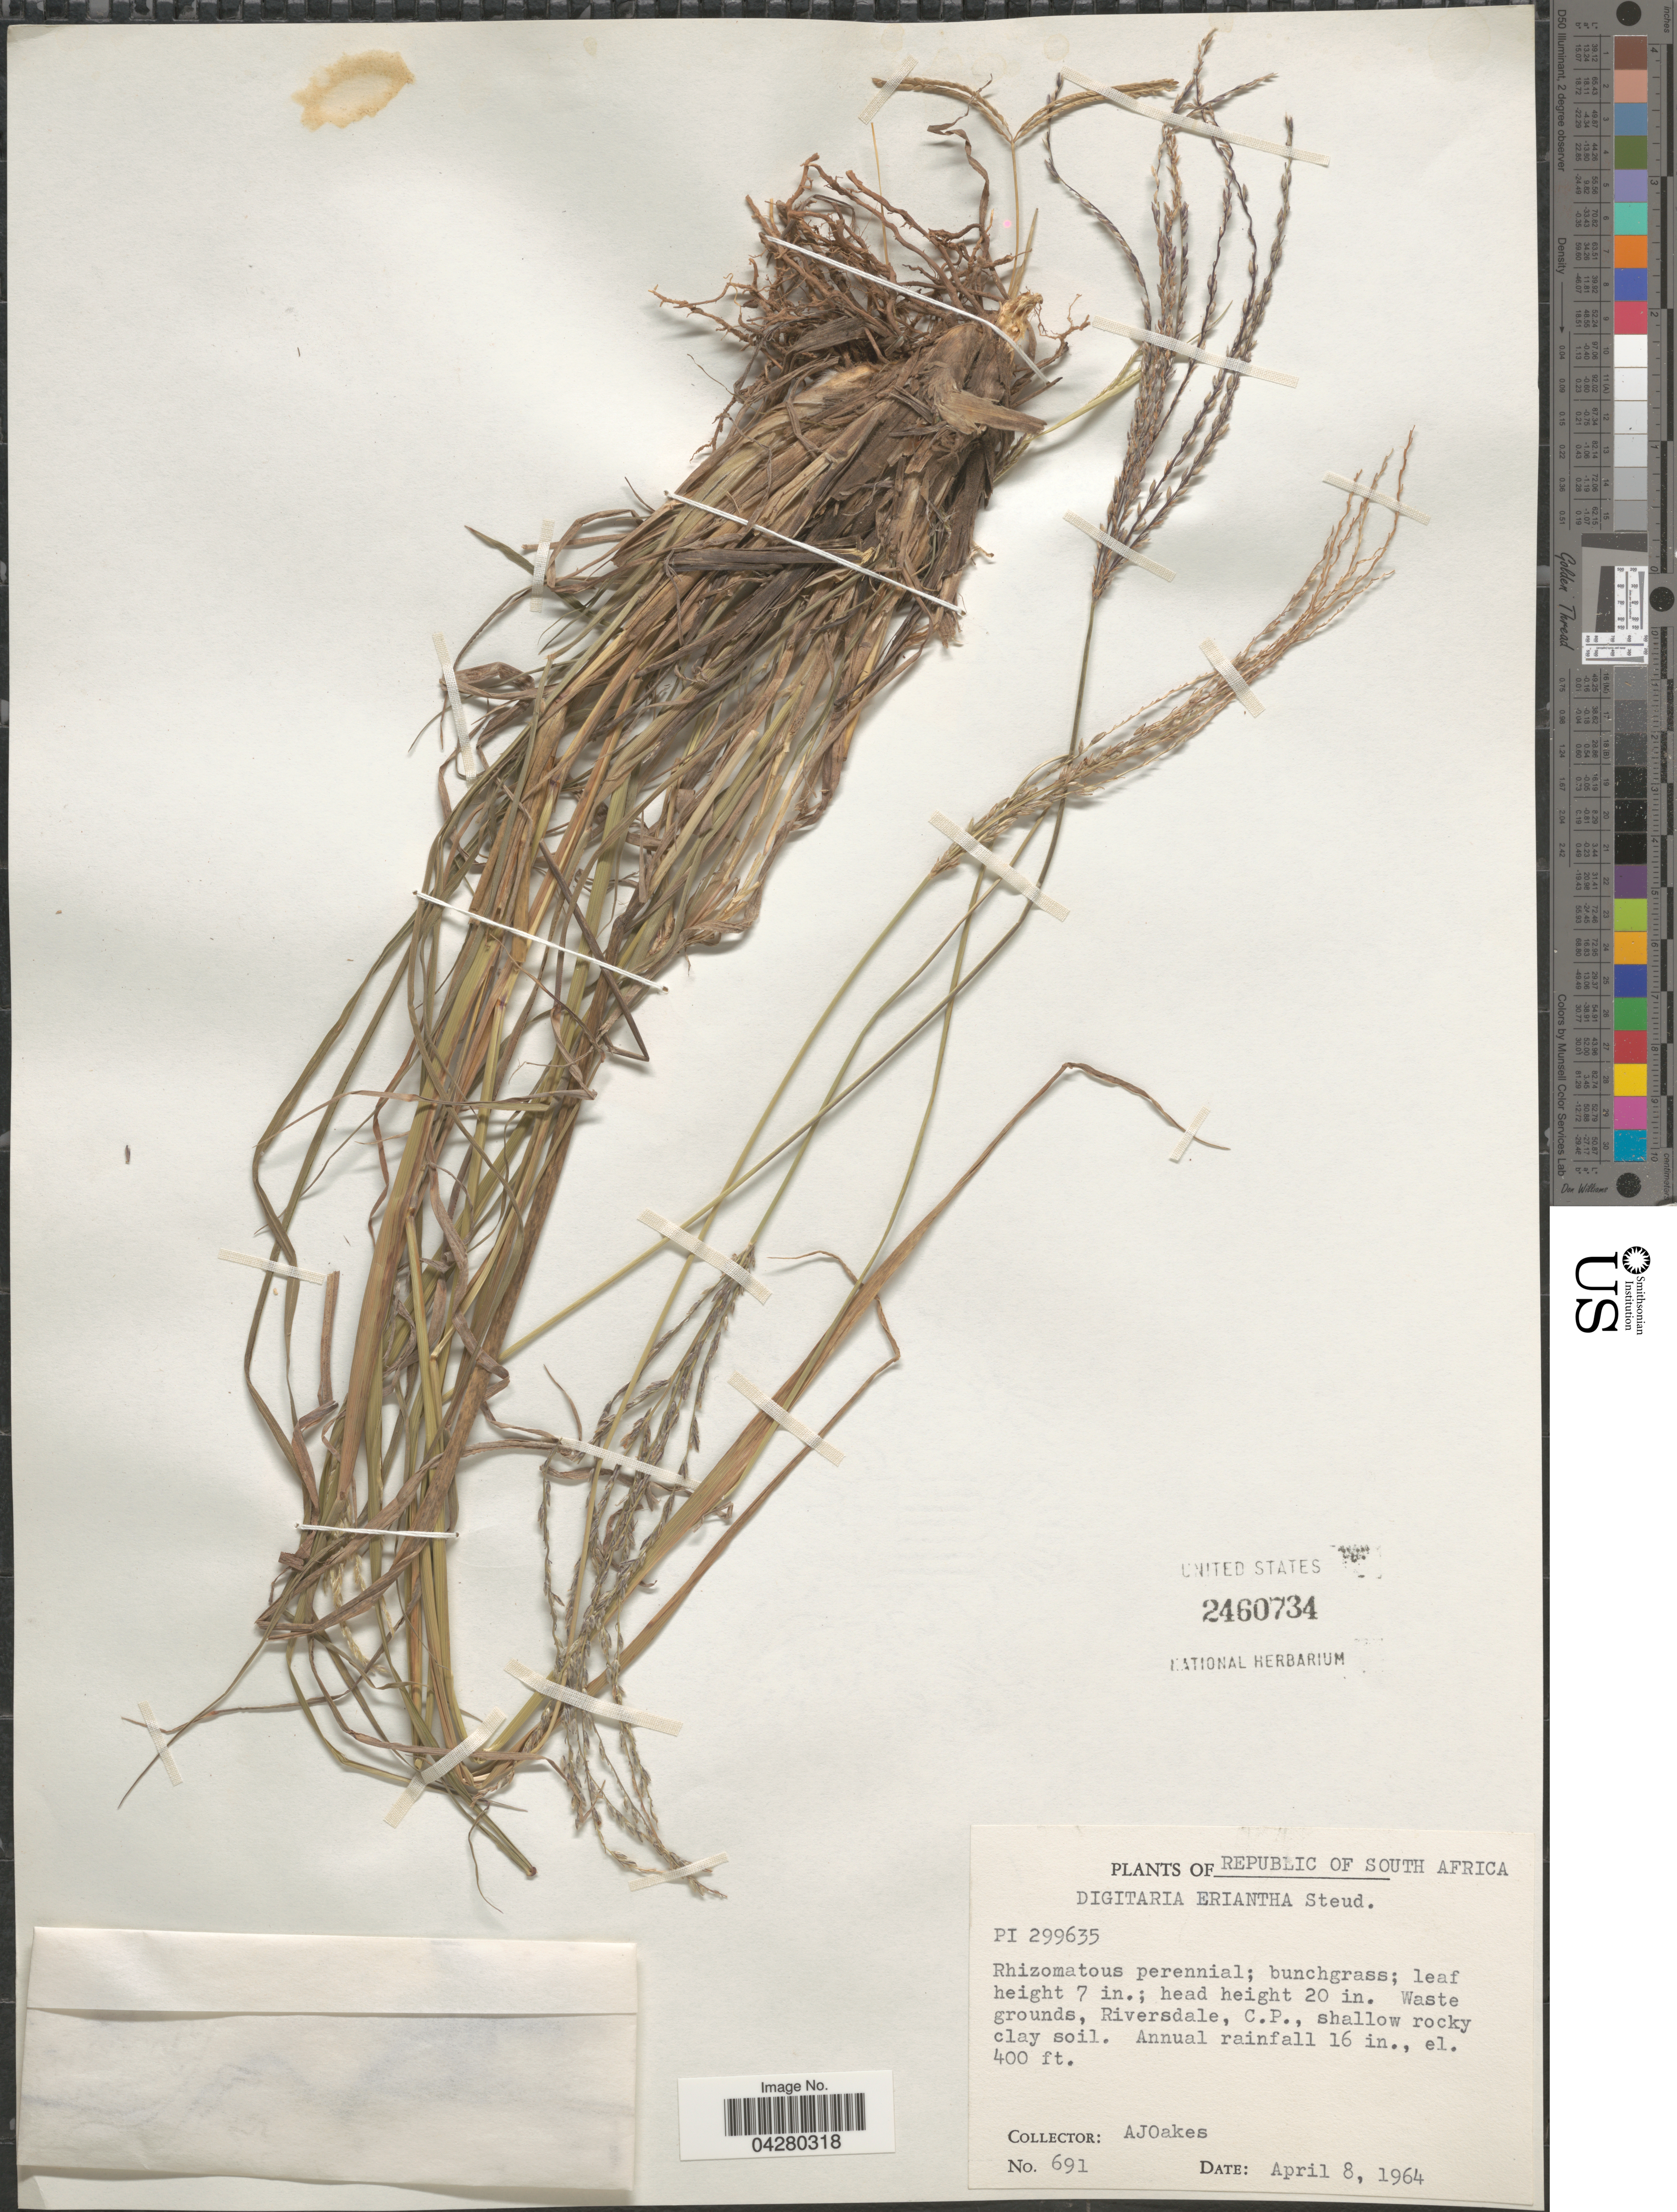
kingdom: Plantae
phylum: Tracheophyta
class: Liliopsida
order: Poales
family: Poaceae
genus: Digitaria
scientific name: Digitaria eriantha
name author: Steud.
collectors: A. Oakes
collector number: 691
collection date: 1964-04-08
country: South Africa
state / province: Western Cape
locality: Waste grounds, Riversdale, shallow rocky clay soil.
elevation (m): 122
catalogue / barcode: US 2460734